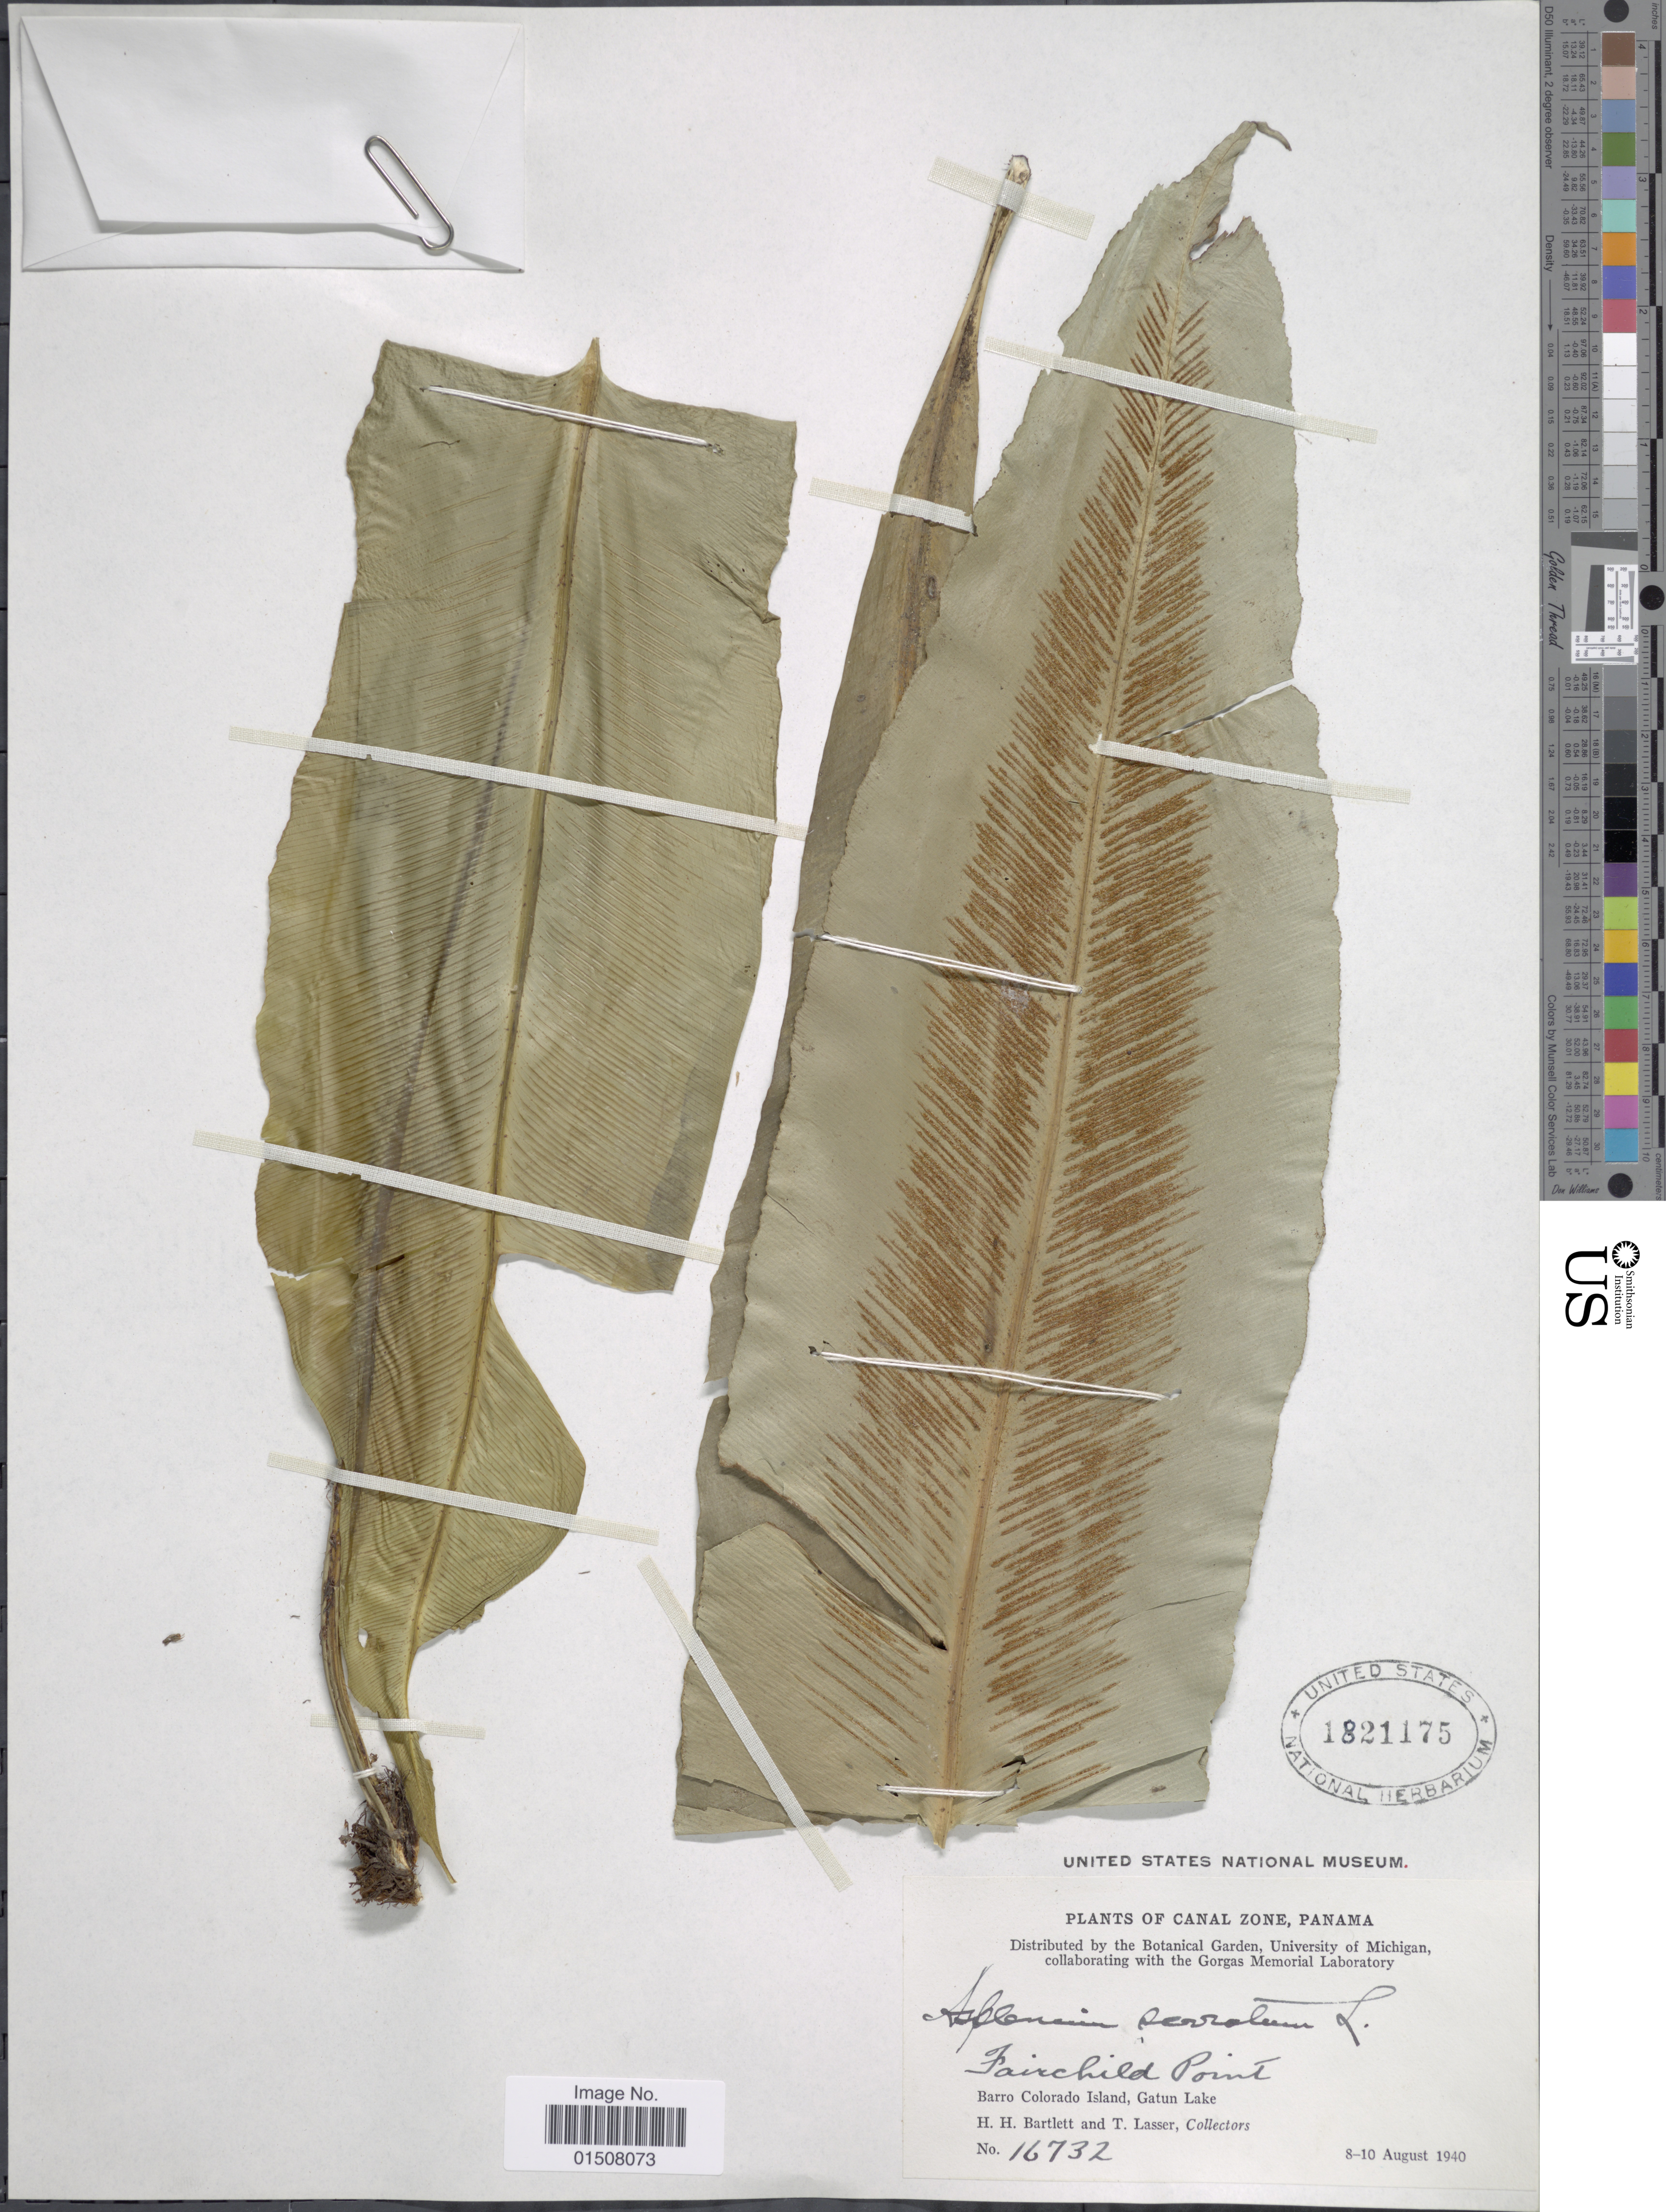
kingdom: Plantae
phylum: Tracheophyta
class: Polypodiopsida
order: Polypodiales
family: Aspleniaceae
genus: Asplenium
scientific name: Asplenium serratum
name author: L.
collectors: H. H. Bartlett & T. Lasser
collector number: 16732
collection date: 1940-08-08/1940-08-10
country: Panama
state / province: Panamá Oeste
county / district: Canal Zone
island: Barro Colorado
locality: Barro Colorado Island, Gatun Lake, Fairchild Point, Canal Zone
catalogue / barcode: US 1821175